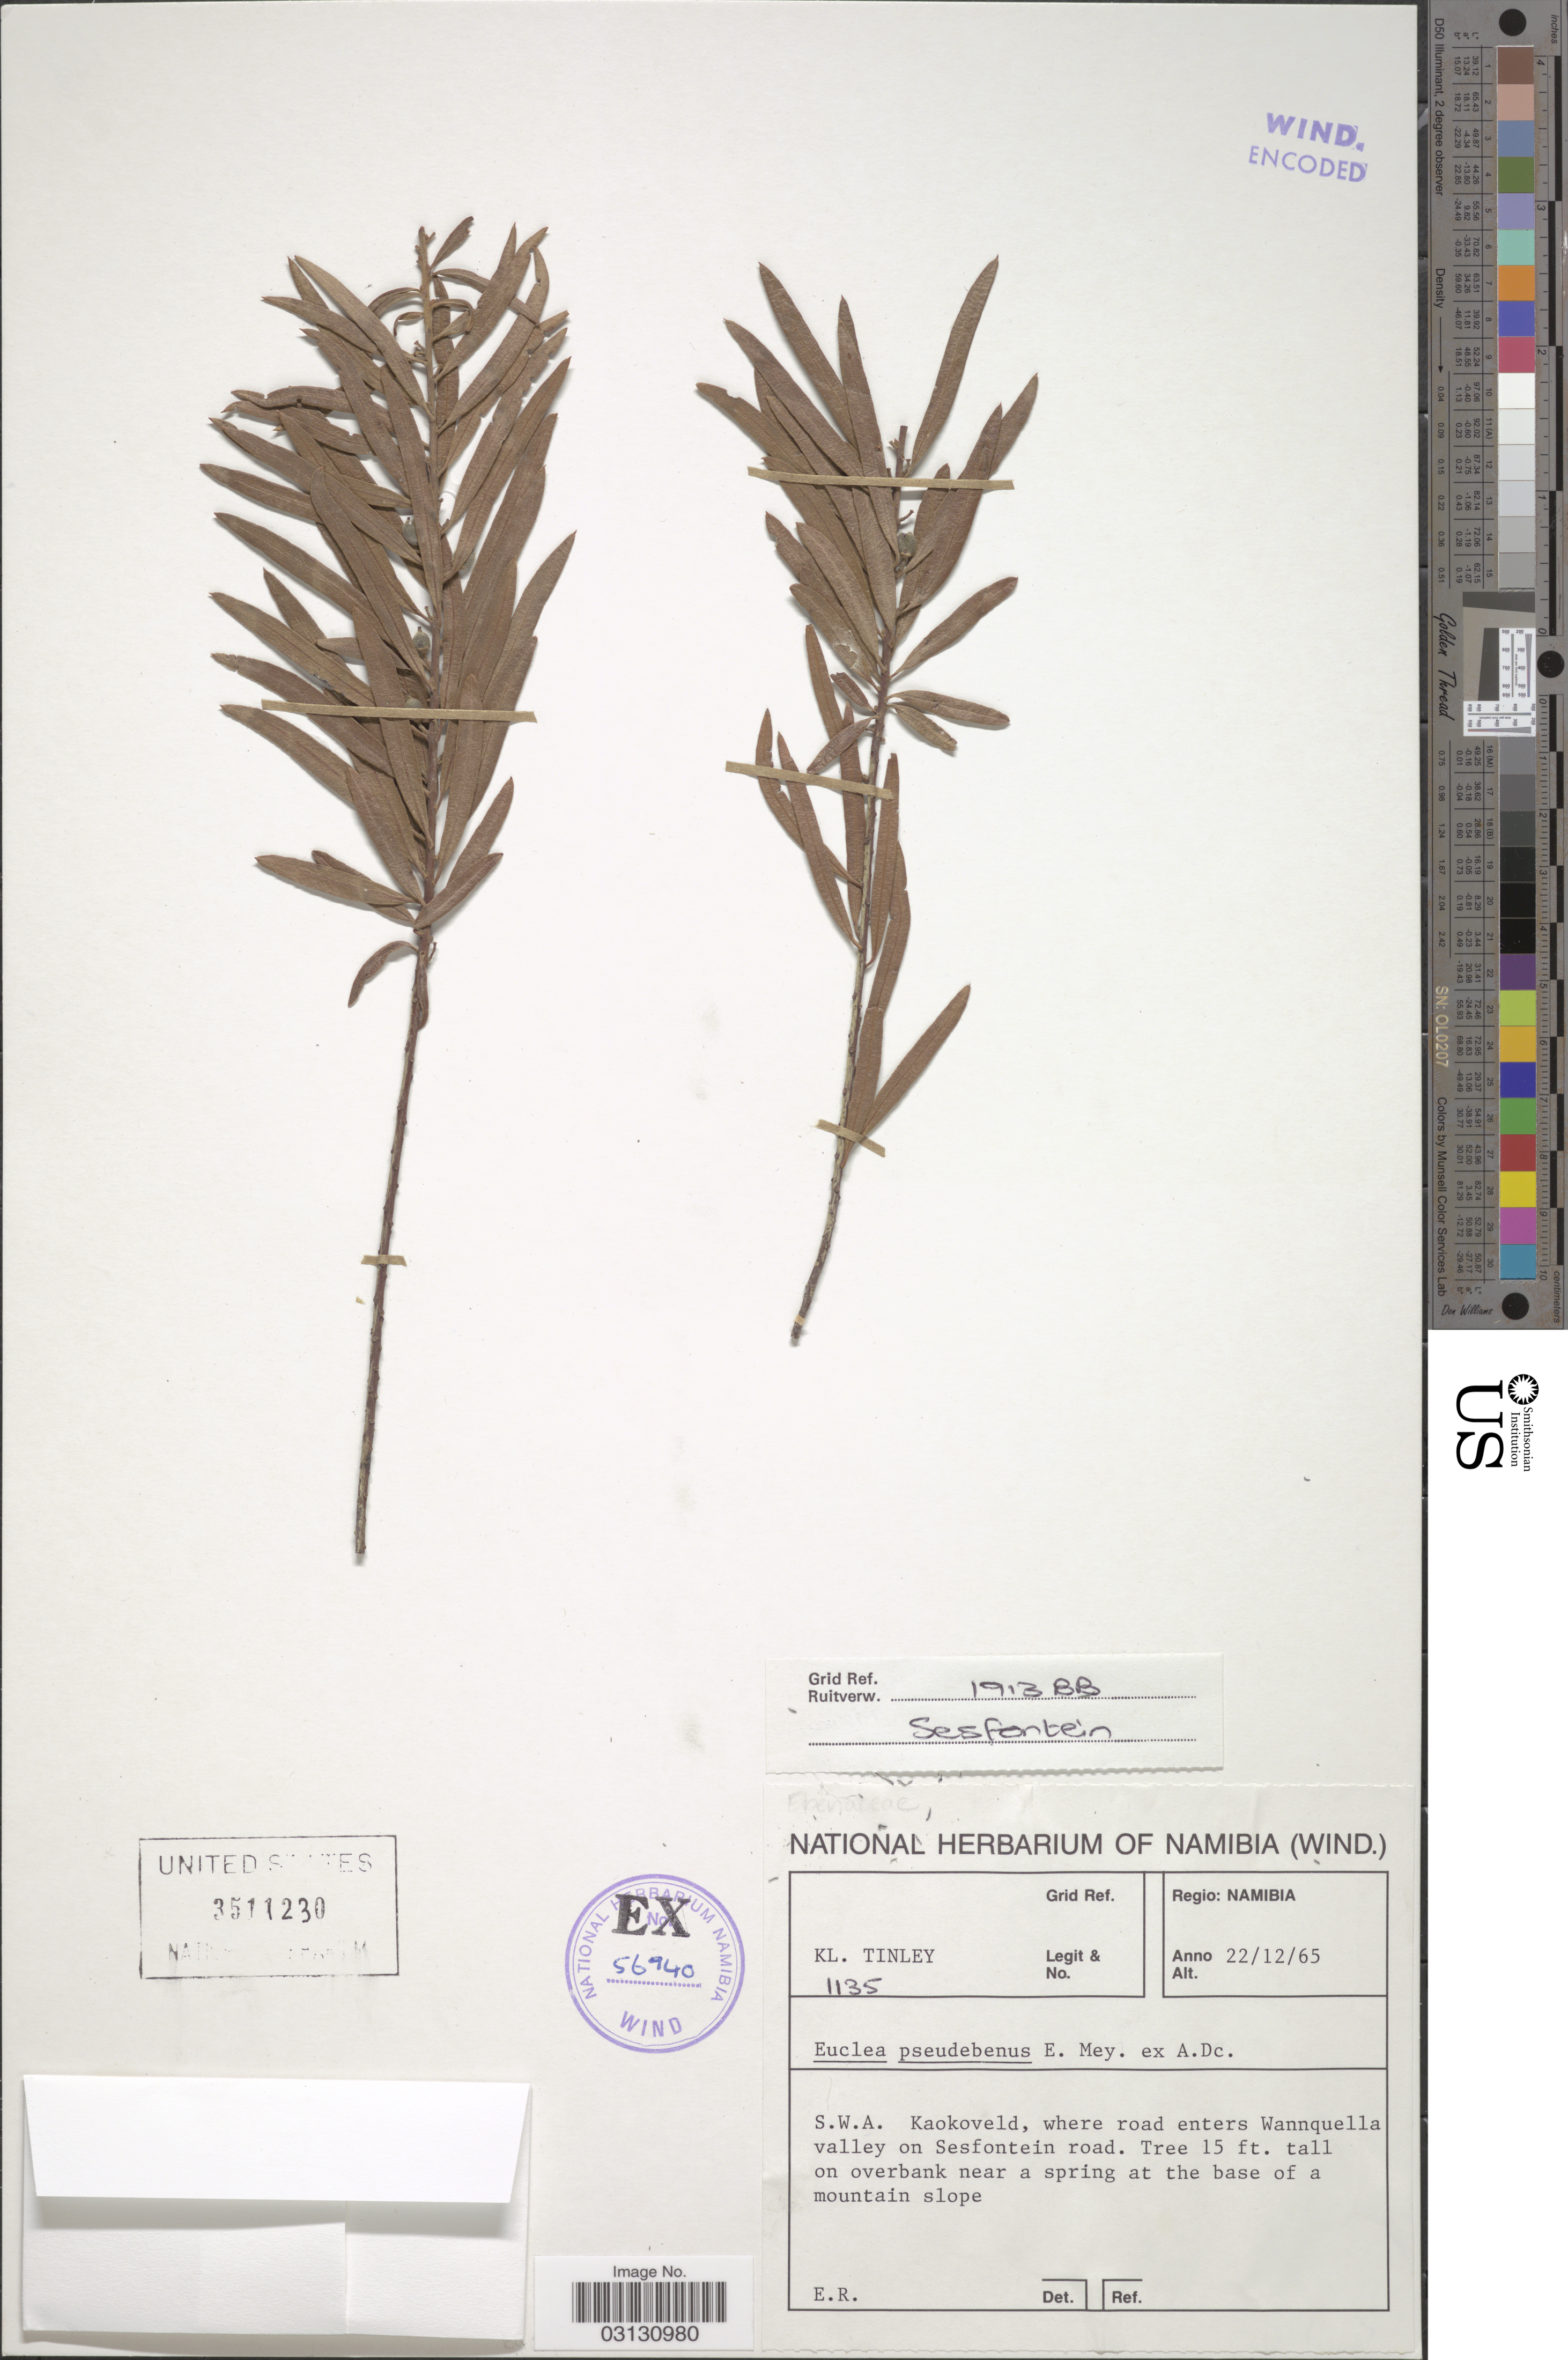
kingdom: Plantae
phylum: Tracheophyta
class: Magnoliopsida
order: Ericales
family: Ebenaceae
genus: Euclea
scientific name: Euclea pseudebenus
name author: E. Mey. ex A. DC.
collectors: K. Tinley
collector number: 1135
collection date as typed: Transcribed d/m/y: 22/12/65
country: Namibia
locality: Regio: Namibia, S.W.A. Kaokoveld, where road enters Wannquella valley on Sesfontein road.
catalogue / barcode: US 3511230